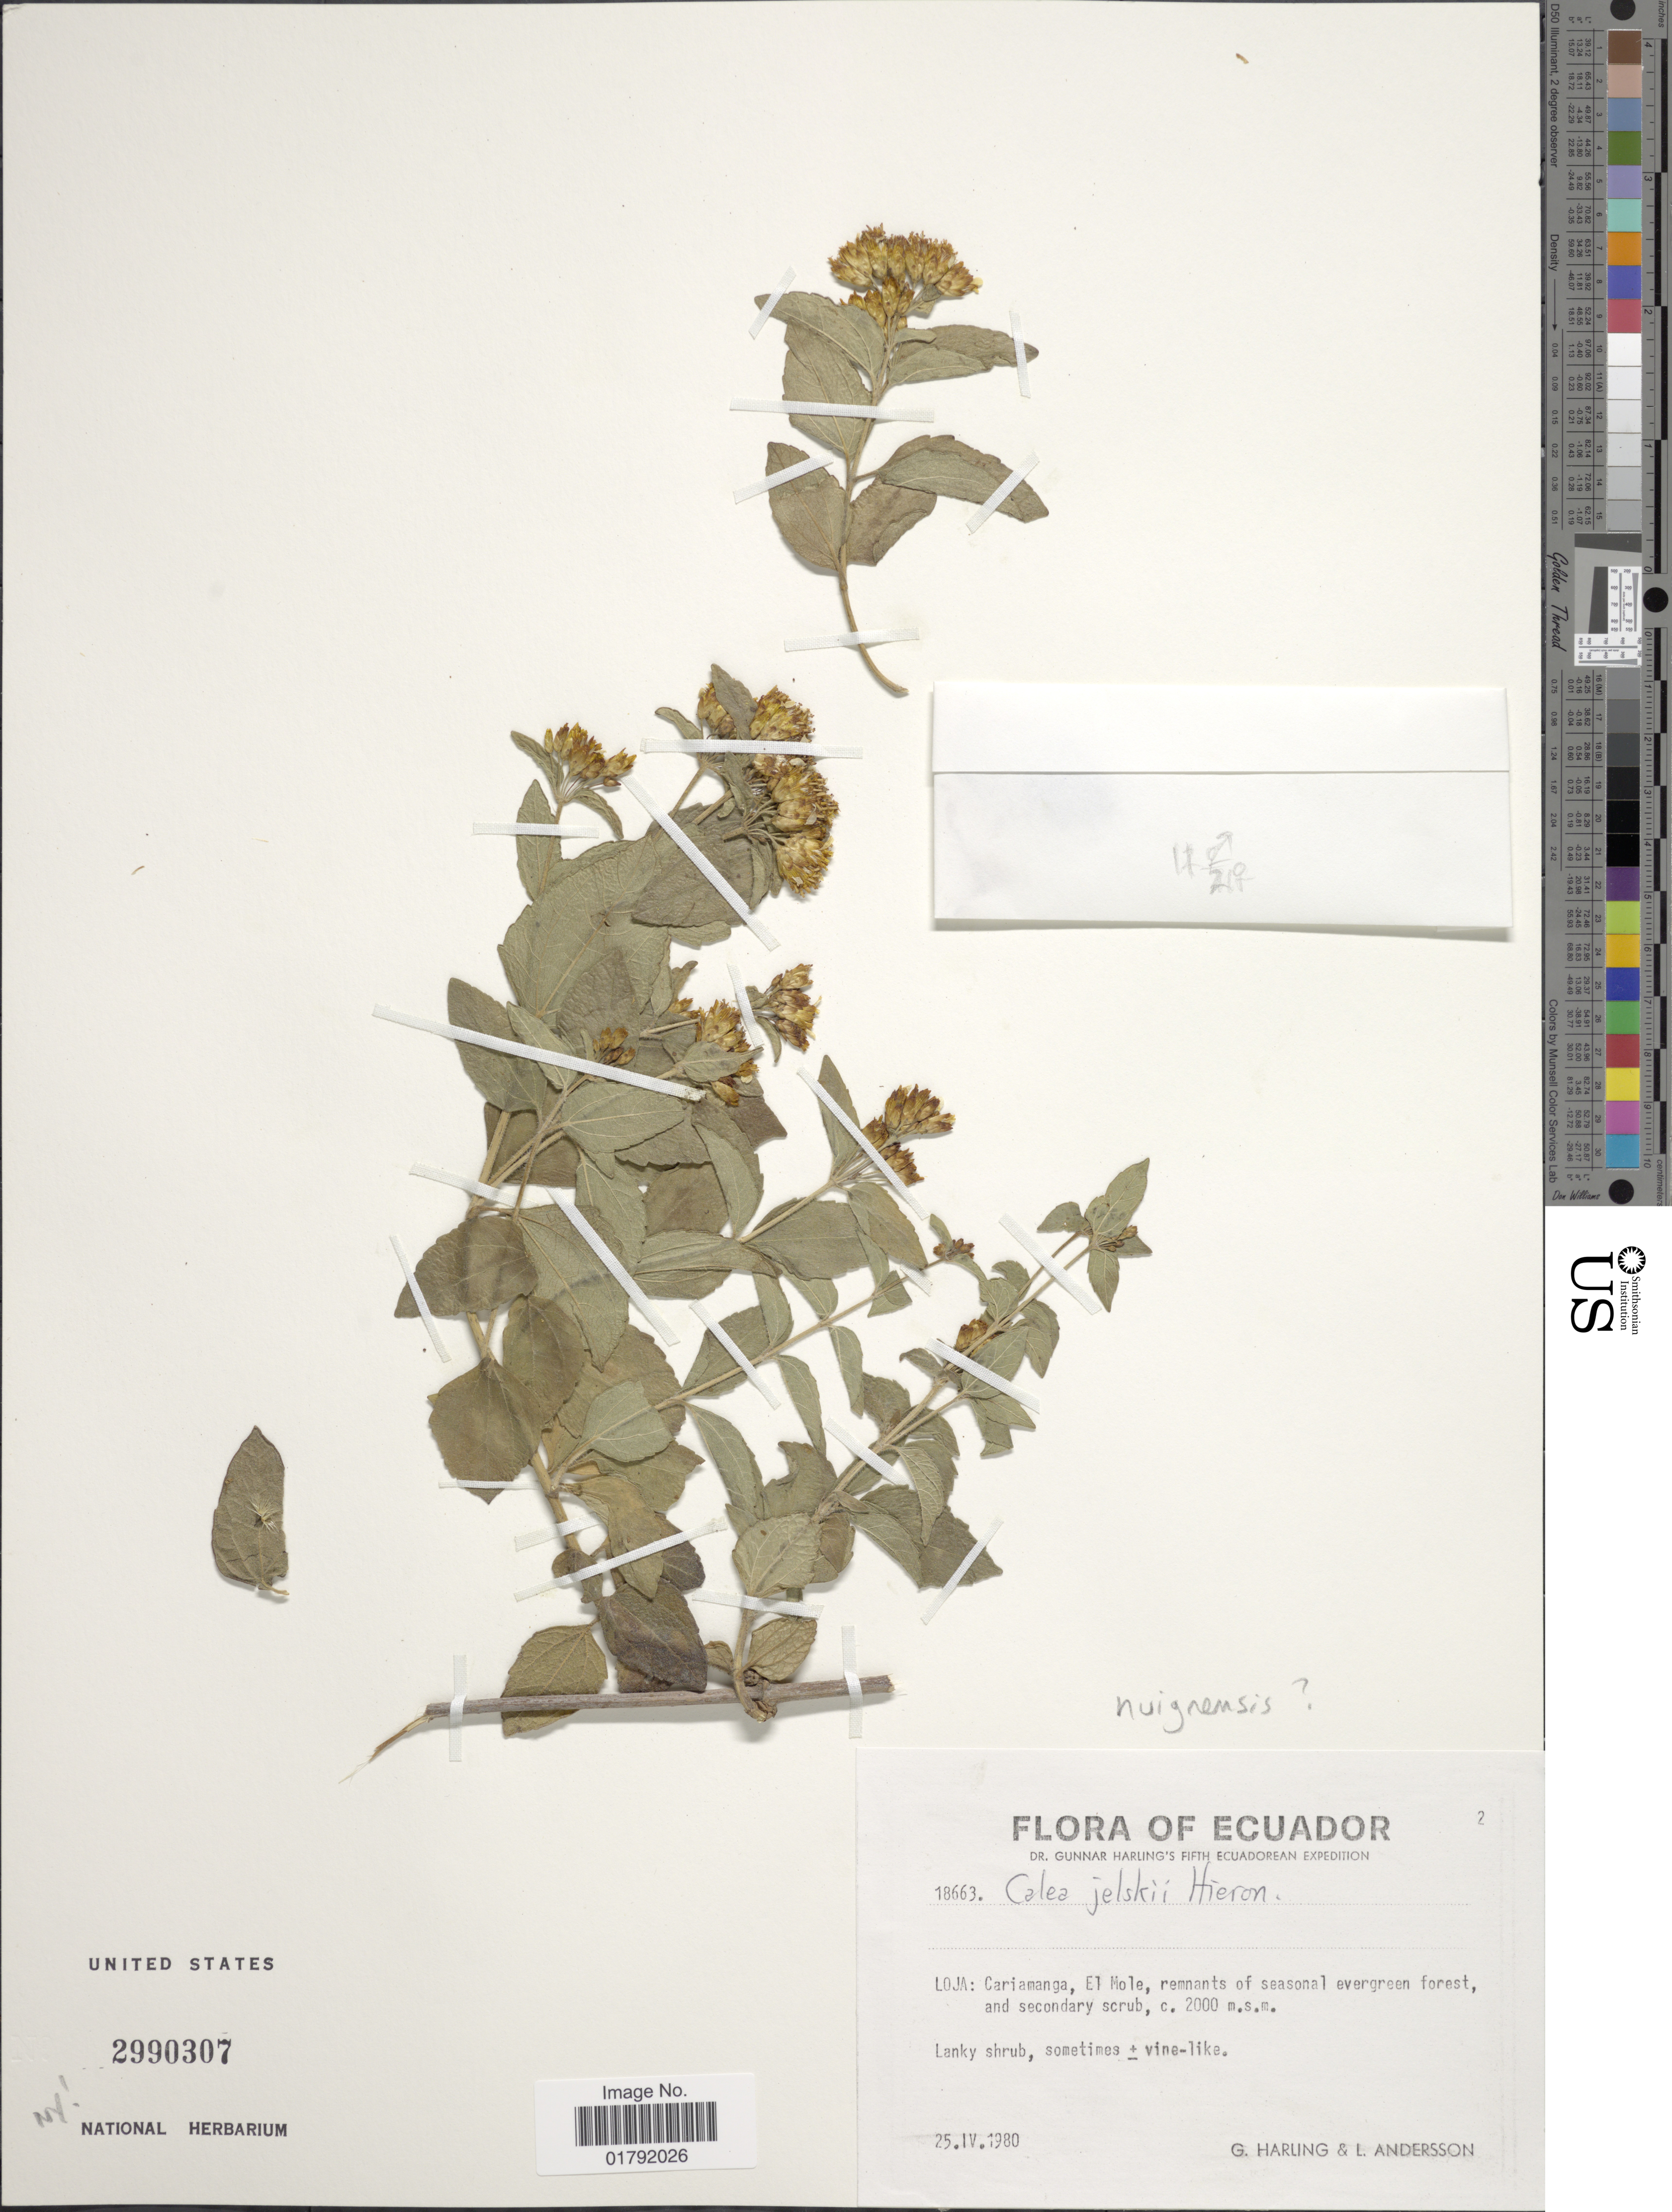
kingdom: Plantae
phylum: Tracheophyta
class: Magnoliopsida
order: Asterales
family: Asteraceae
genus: Calea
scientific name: Calea huigrensis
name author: S.F. Blake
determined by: Bueno, Vinicius Resende, (ICN), Universidade Federal do Rio Grande do Sul (BRAZIL)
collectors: G. Harling & L. Andersson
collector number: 18663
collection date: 1980-04-25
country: Ecuador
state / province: Loja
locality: Cariamanga, El Mole, remnants of seasonal evergreen forest.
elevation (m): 2000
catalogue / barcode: US 2990307